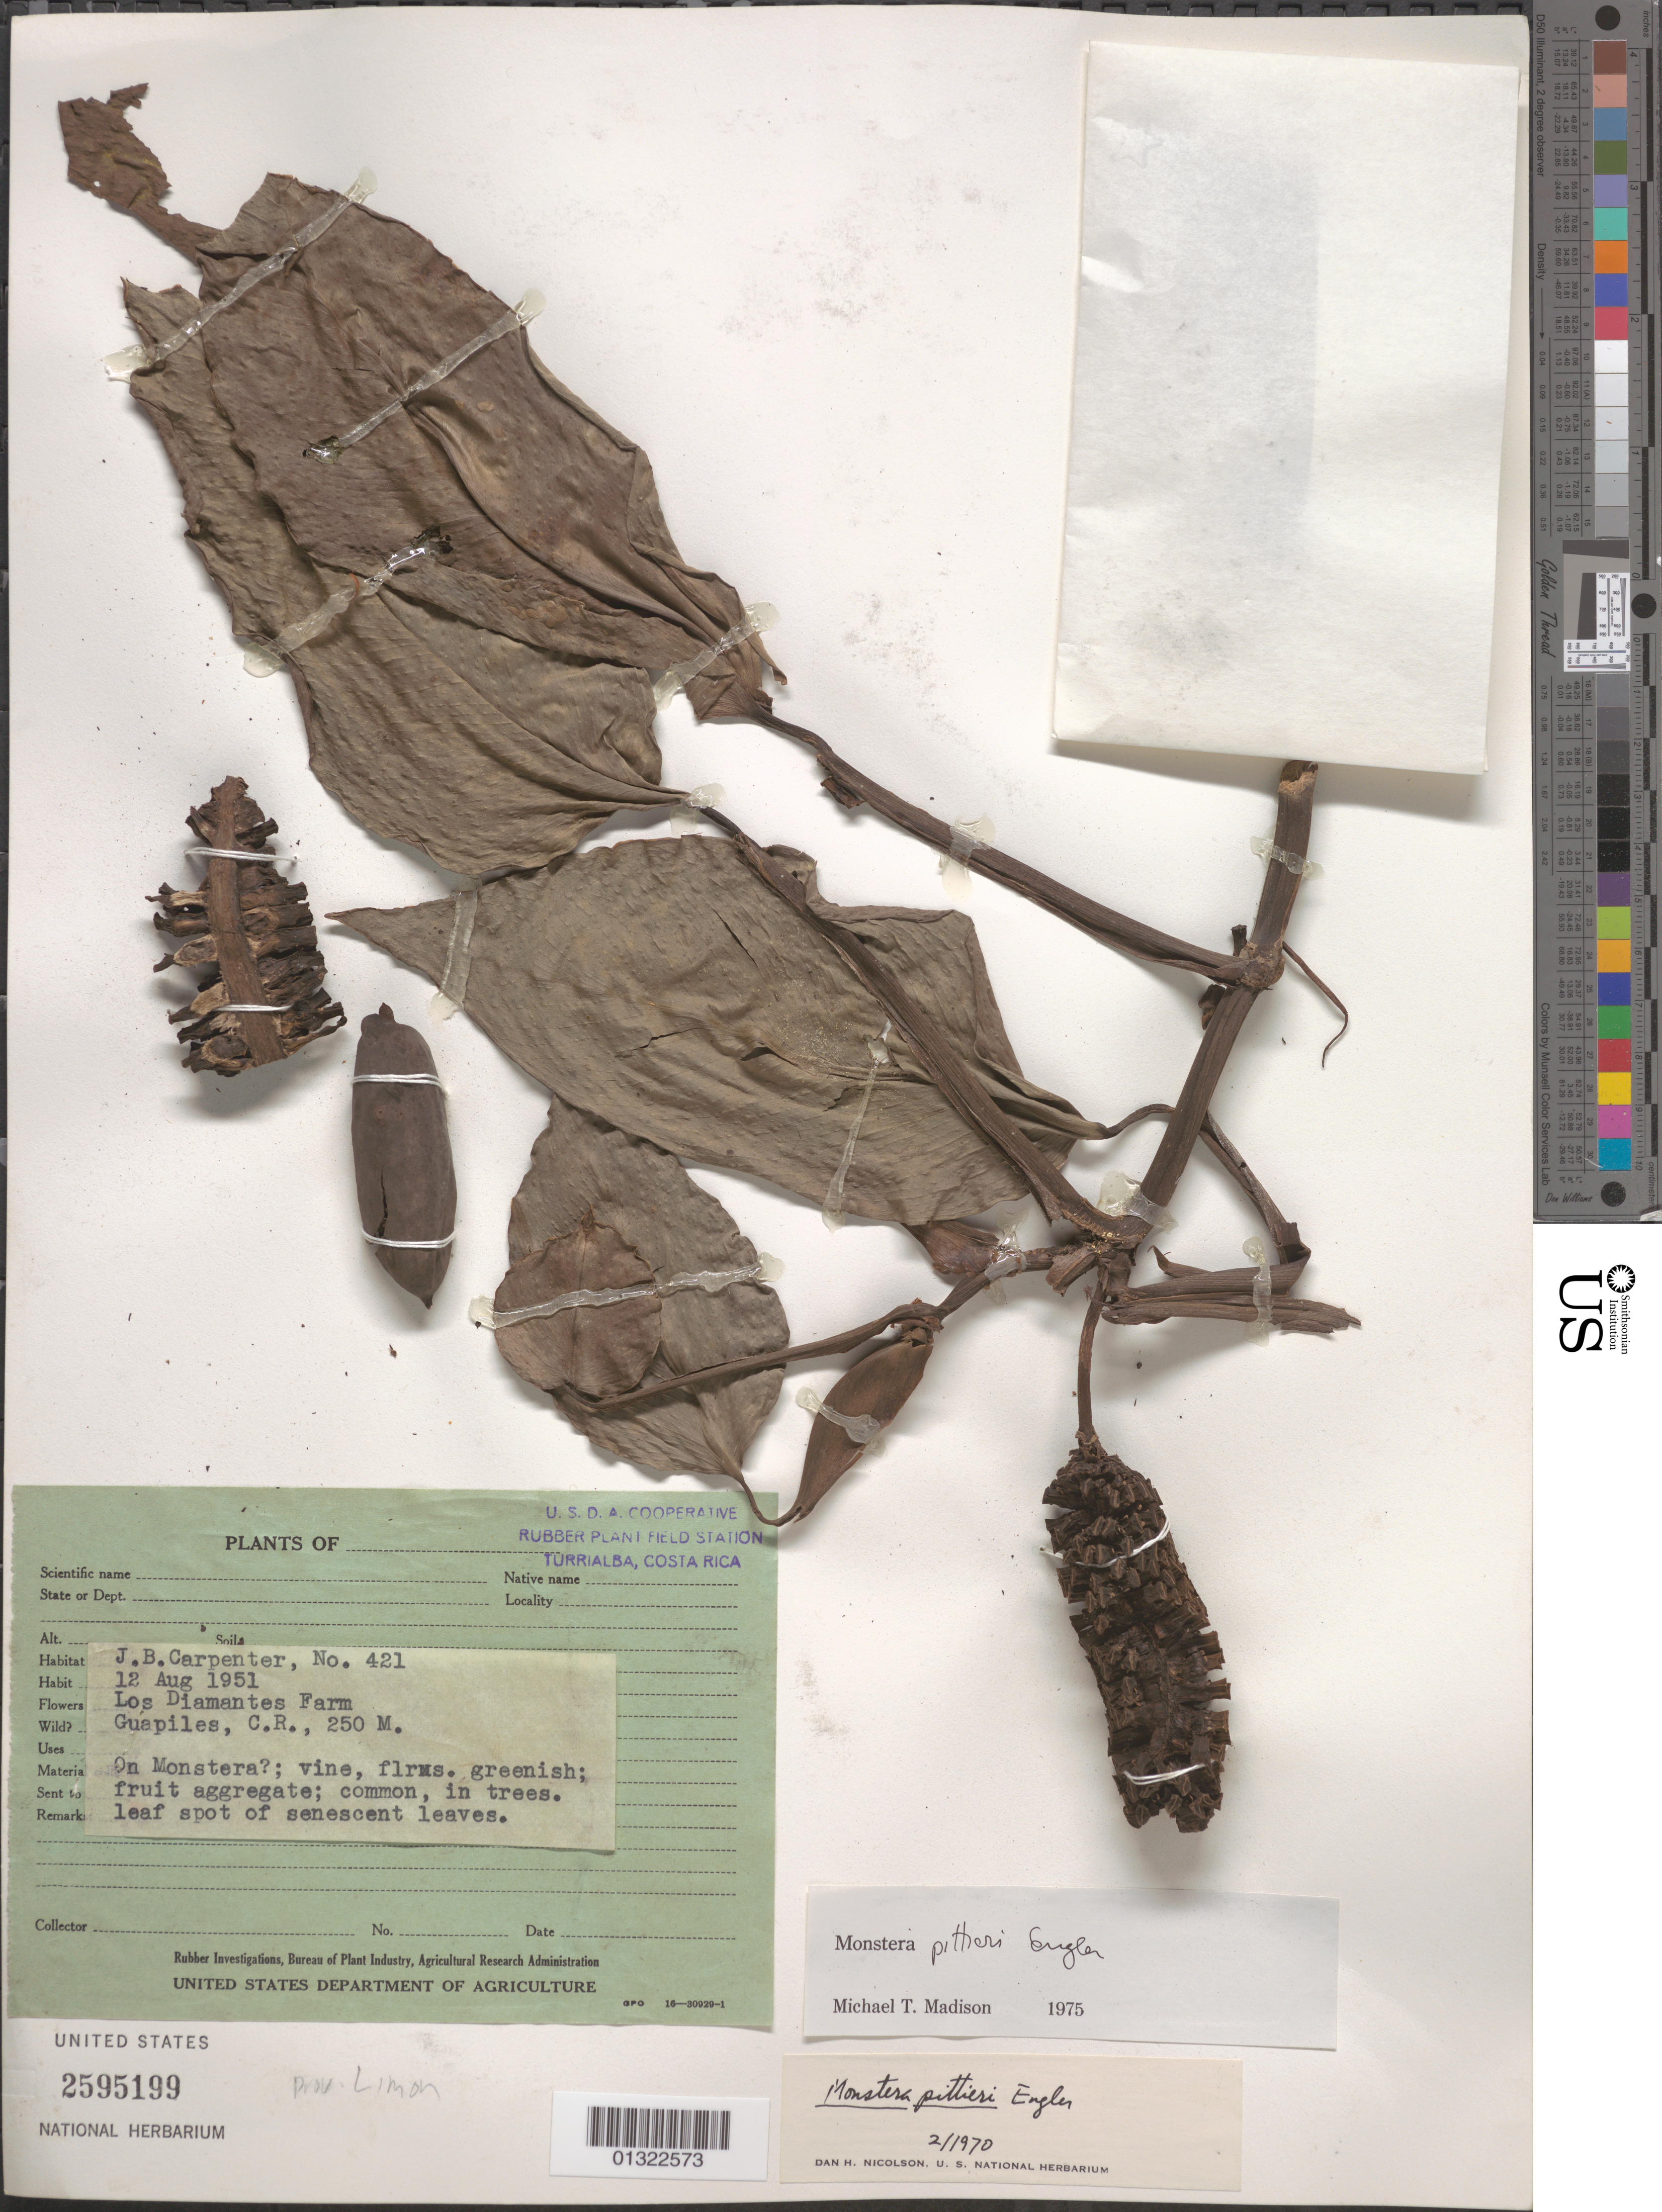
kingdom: Plantae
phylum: Tracheophyta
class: Liliopsida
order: Alismatales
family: Araceae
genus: Monstera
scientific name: Monstera pittieri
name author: Engl.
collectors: J. Carpenter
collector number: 421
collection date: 1951-08-12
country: Costa Rica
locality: Los Diamantes Farm. Guapiles.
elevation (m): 250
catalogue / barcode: US 2595199